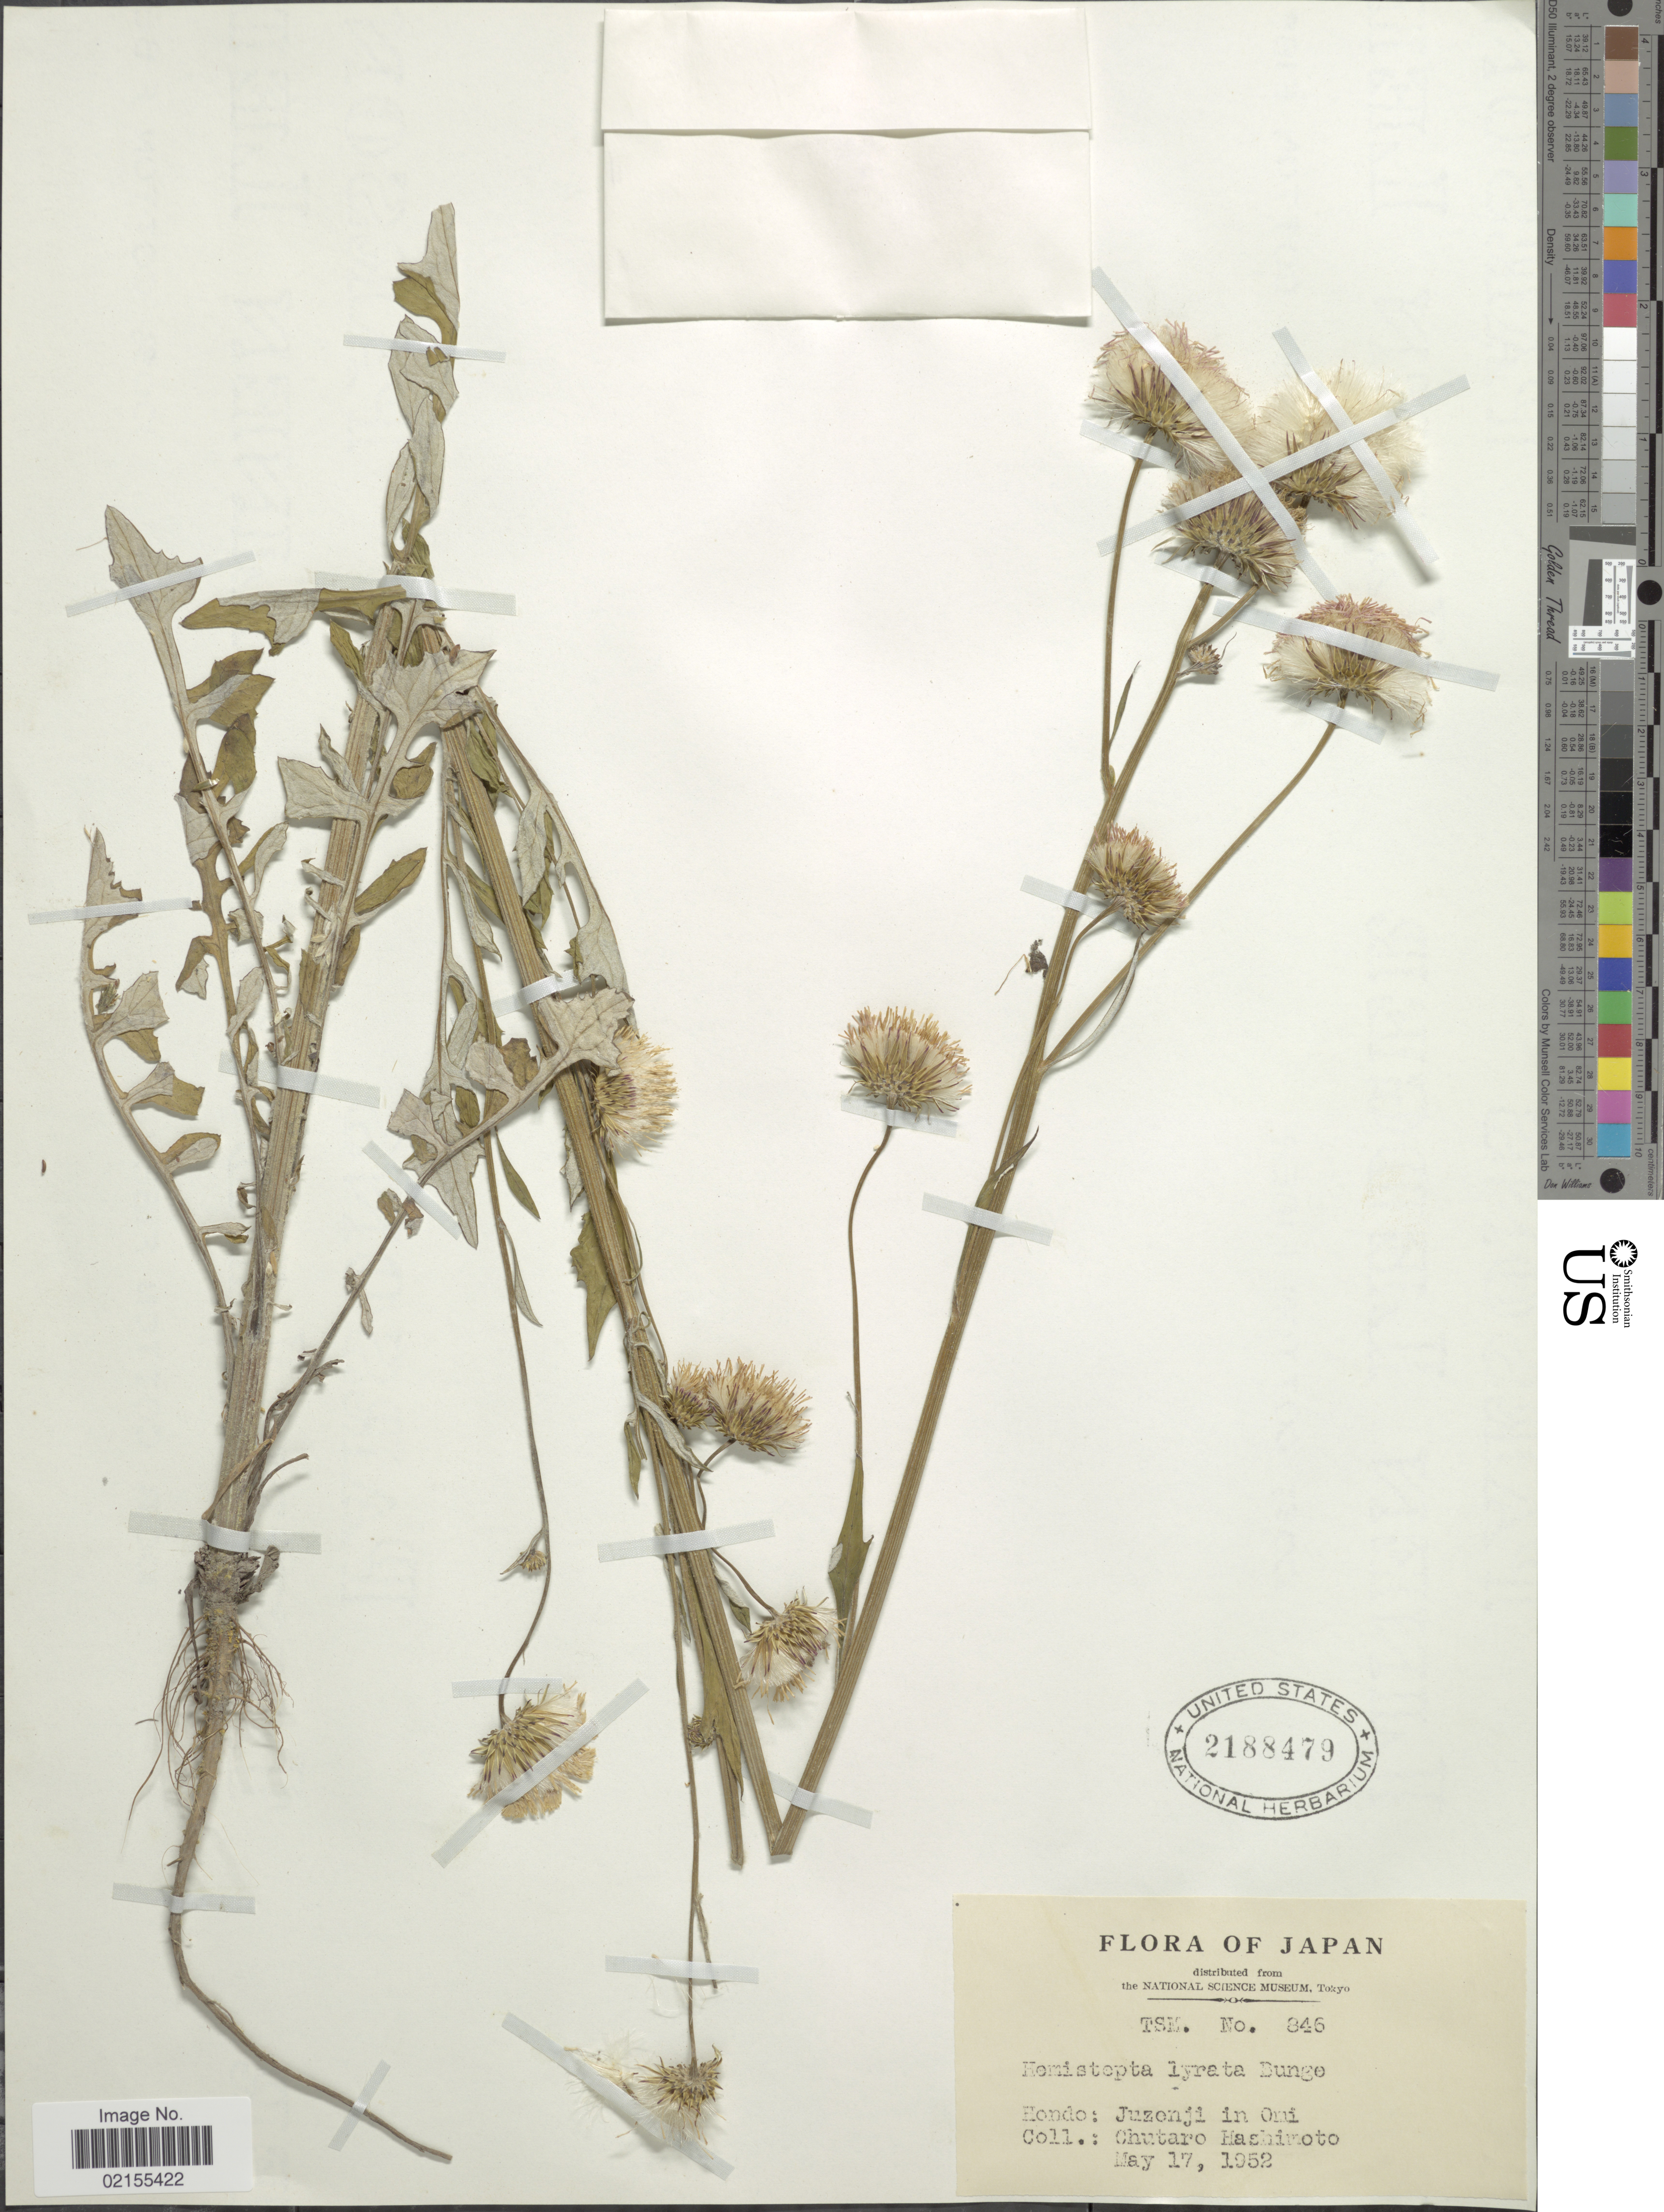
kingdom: Plantae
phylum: Tracheophyta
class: Magnoliopsida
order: Asterales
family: Asteraceae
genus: Hemistepta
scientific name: Hemistepta lyrata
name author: Bunge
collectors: C. Hashimoto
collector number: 846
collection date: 1952-05-17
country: Japan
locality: Hondo, Juzenji in Omi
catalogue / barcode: US 2188479